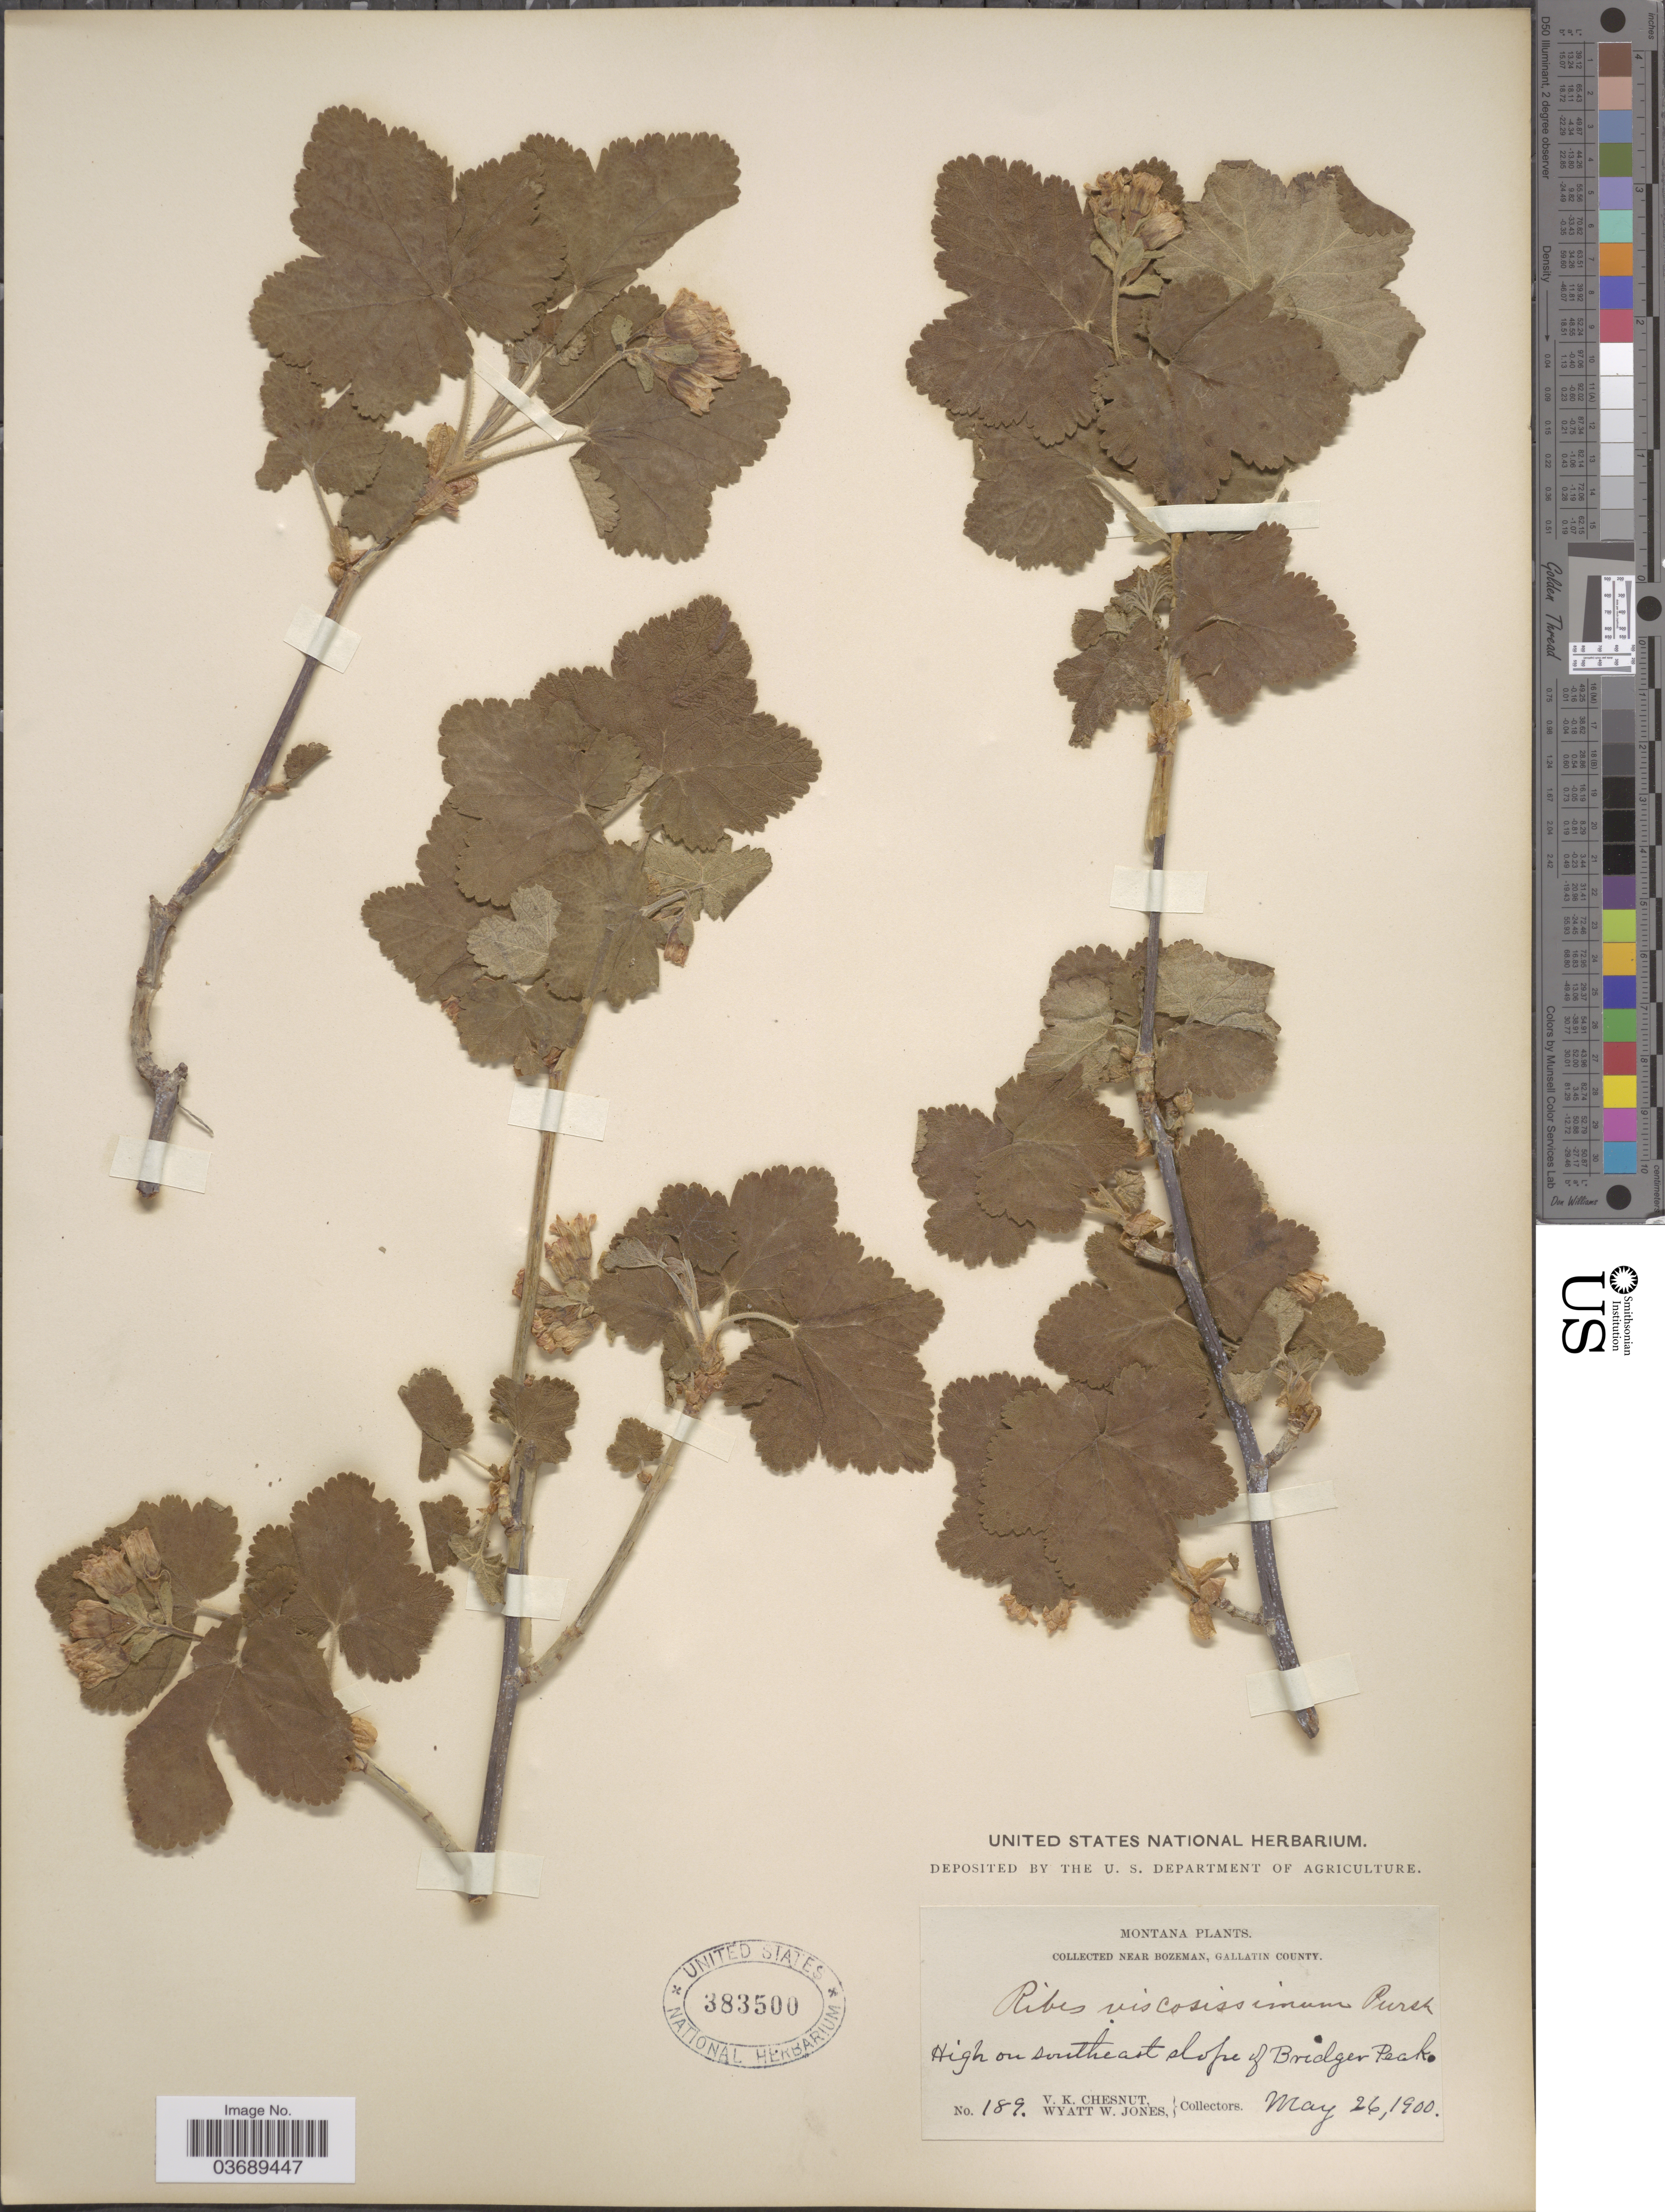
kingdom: Plantae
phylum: Tracheophyta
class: Magnoliopsida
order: Saxifragales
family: Grossulariaceae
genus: Ribes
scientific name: Ribes viscosissimum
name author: Pursh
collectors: V. Chesnut & W. W. Jones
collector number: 189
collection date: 1900-05-26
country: United States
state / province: Montana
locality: Near Bozeman, Gallatin County. High on southeast slope of Bridger Peak.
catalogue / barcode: US 383500